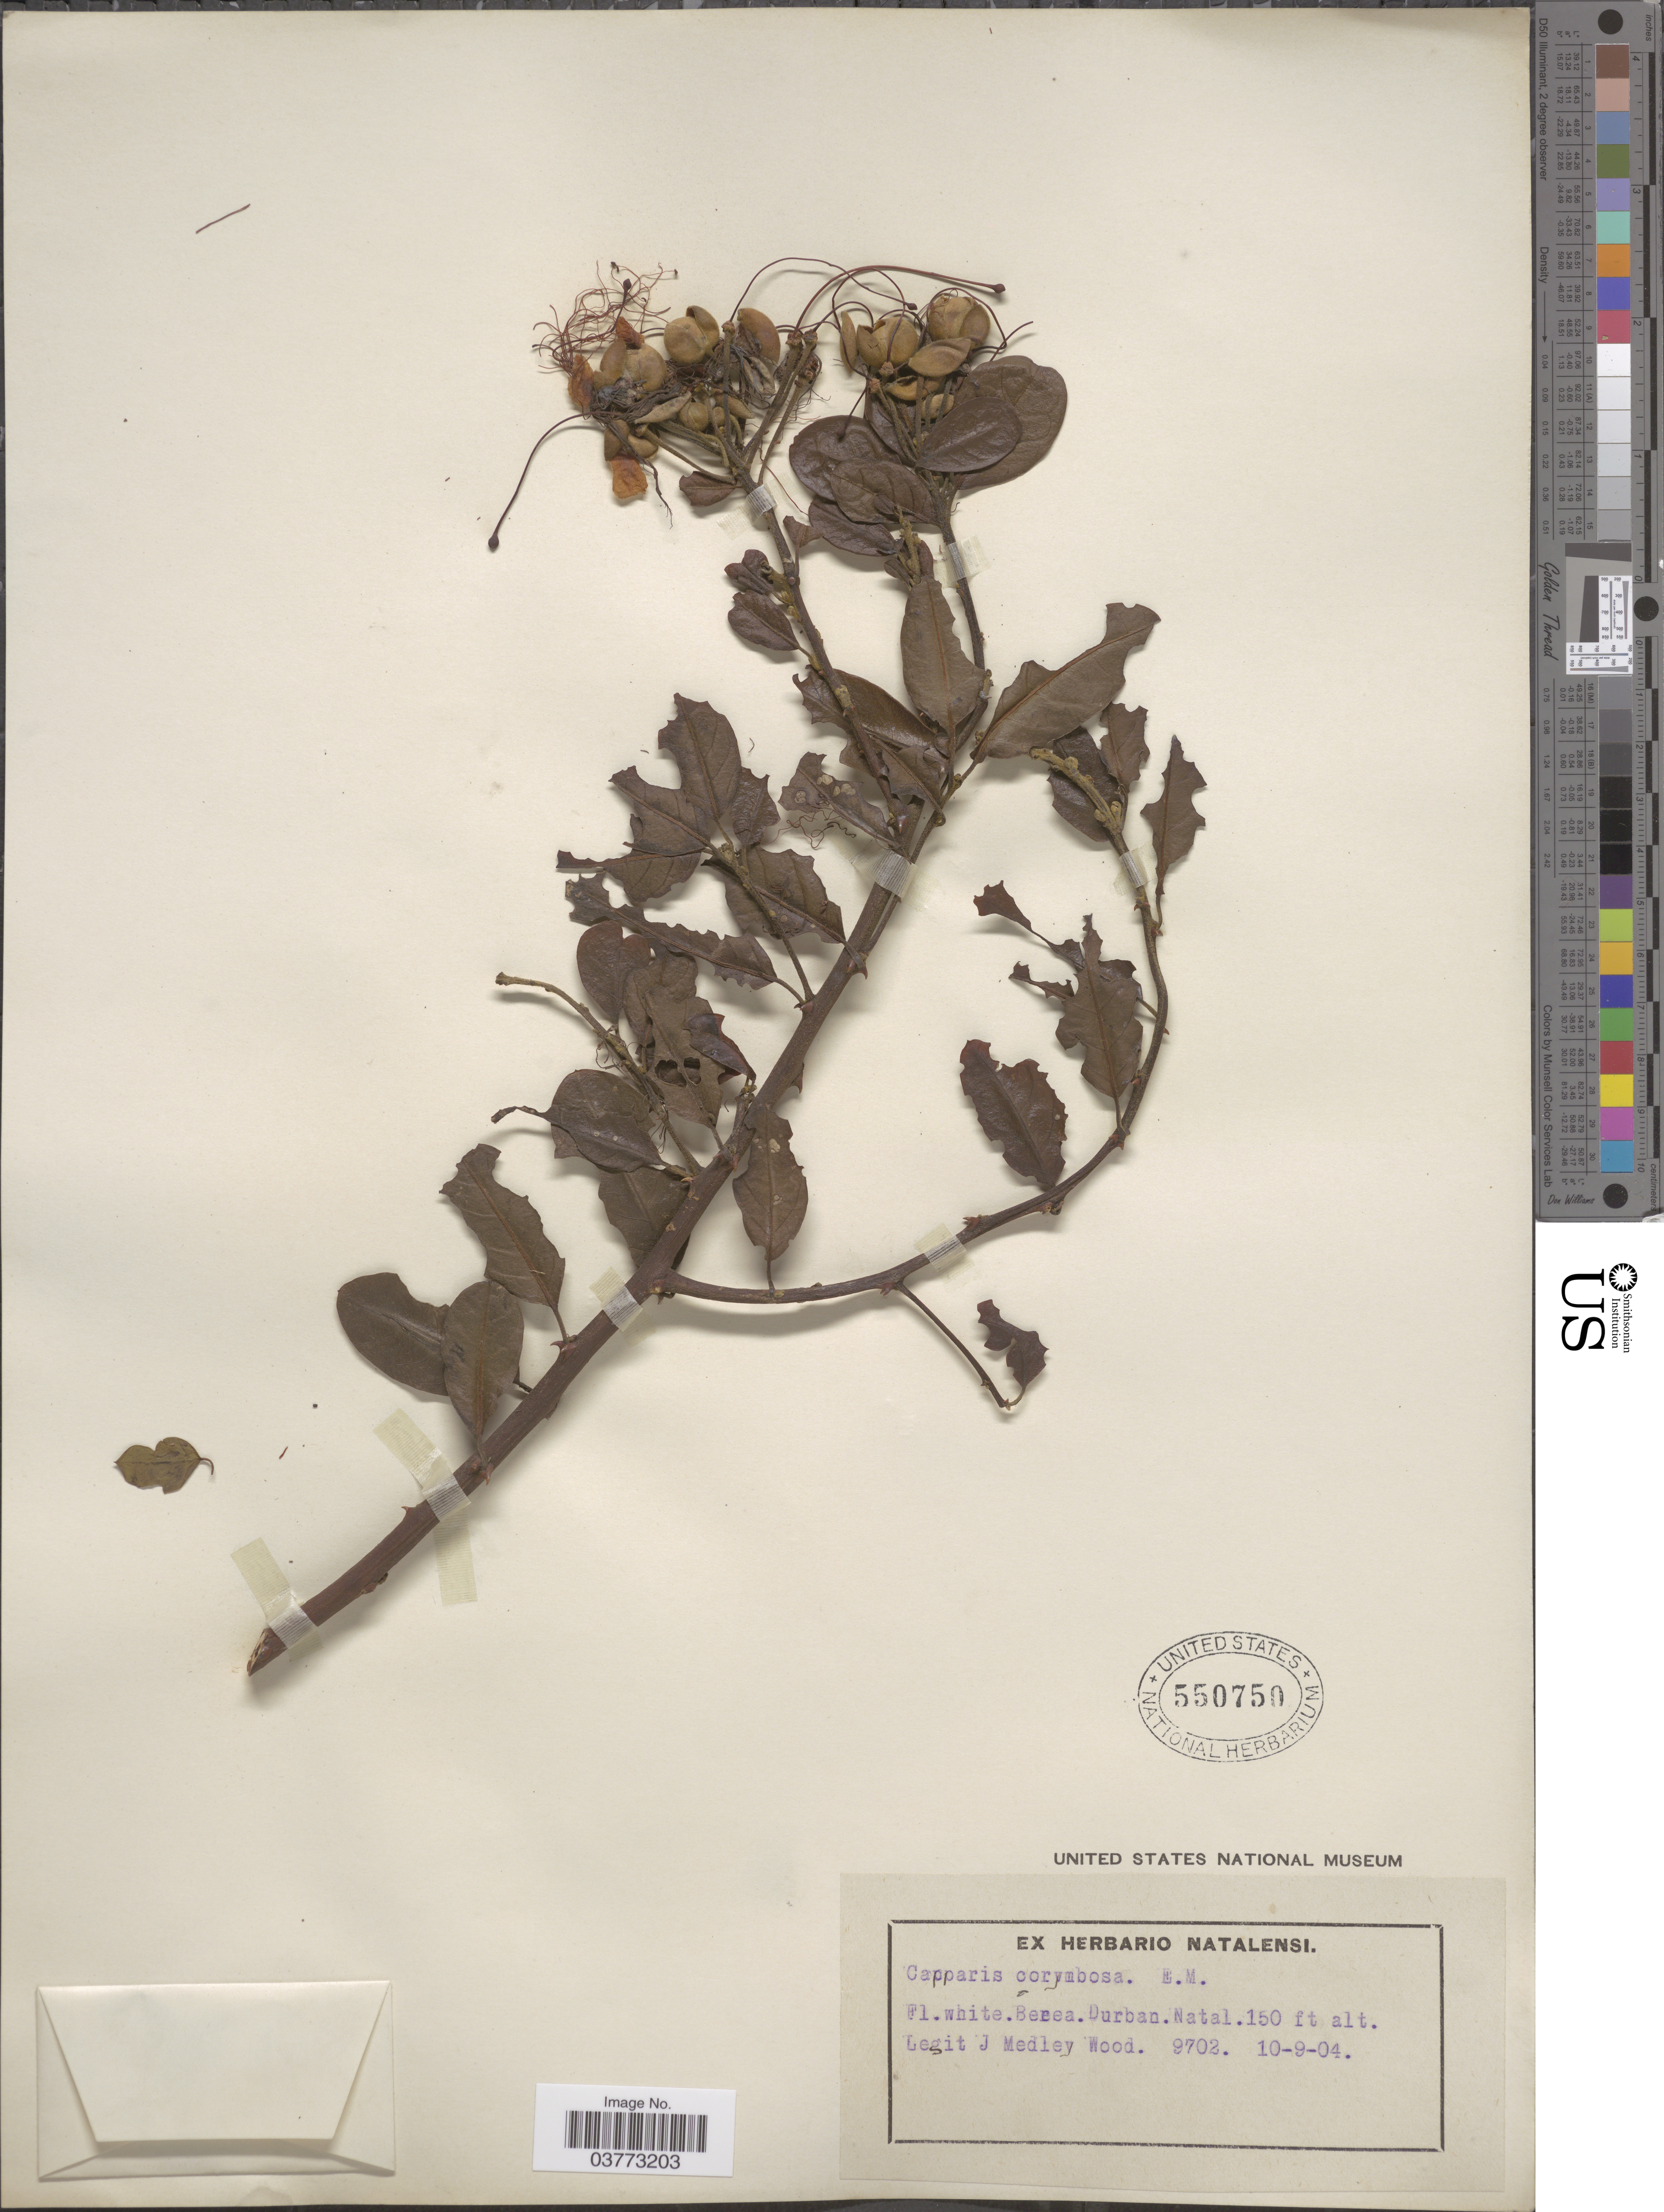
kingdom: Plantae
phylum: Tracheophyta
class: Magnoliopsida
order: Brassicales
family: Capparaceae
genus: Capparis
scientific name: Capparis sp.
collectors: J. M. Wood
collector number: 9702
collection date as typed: Transcribed d/m/y: 10/9/4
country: South Africa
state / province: KwaZulu-Natal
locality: Berea. Durban. Natal.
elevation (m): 46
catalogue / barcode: US 550750